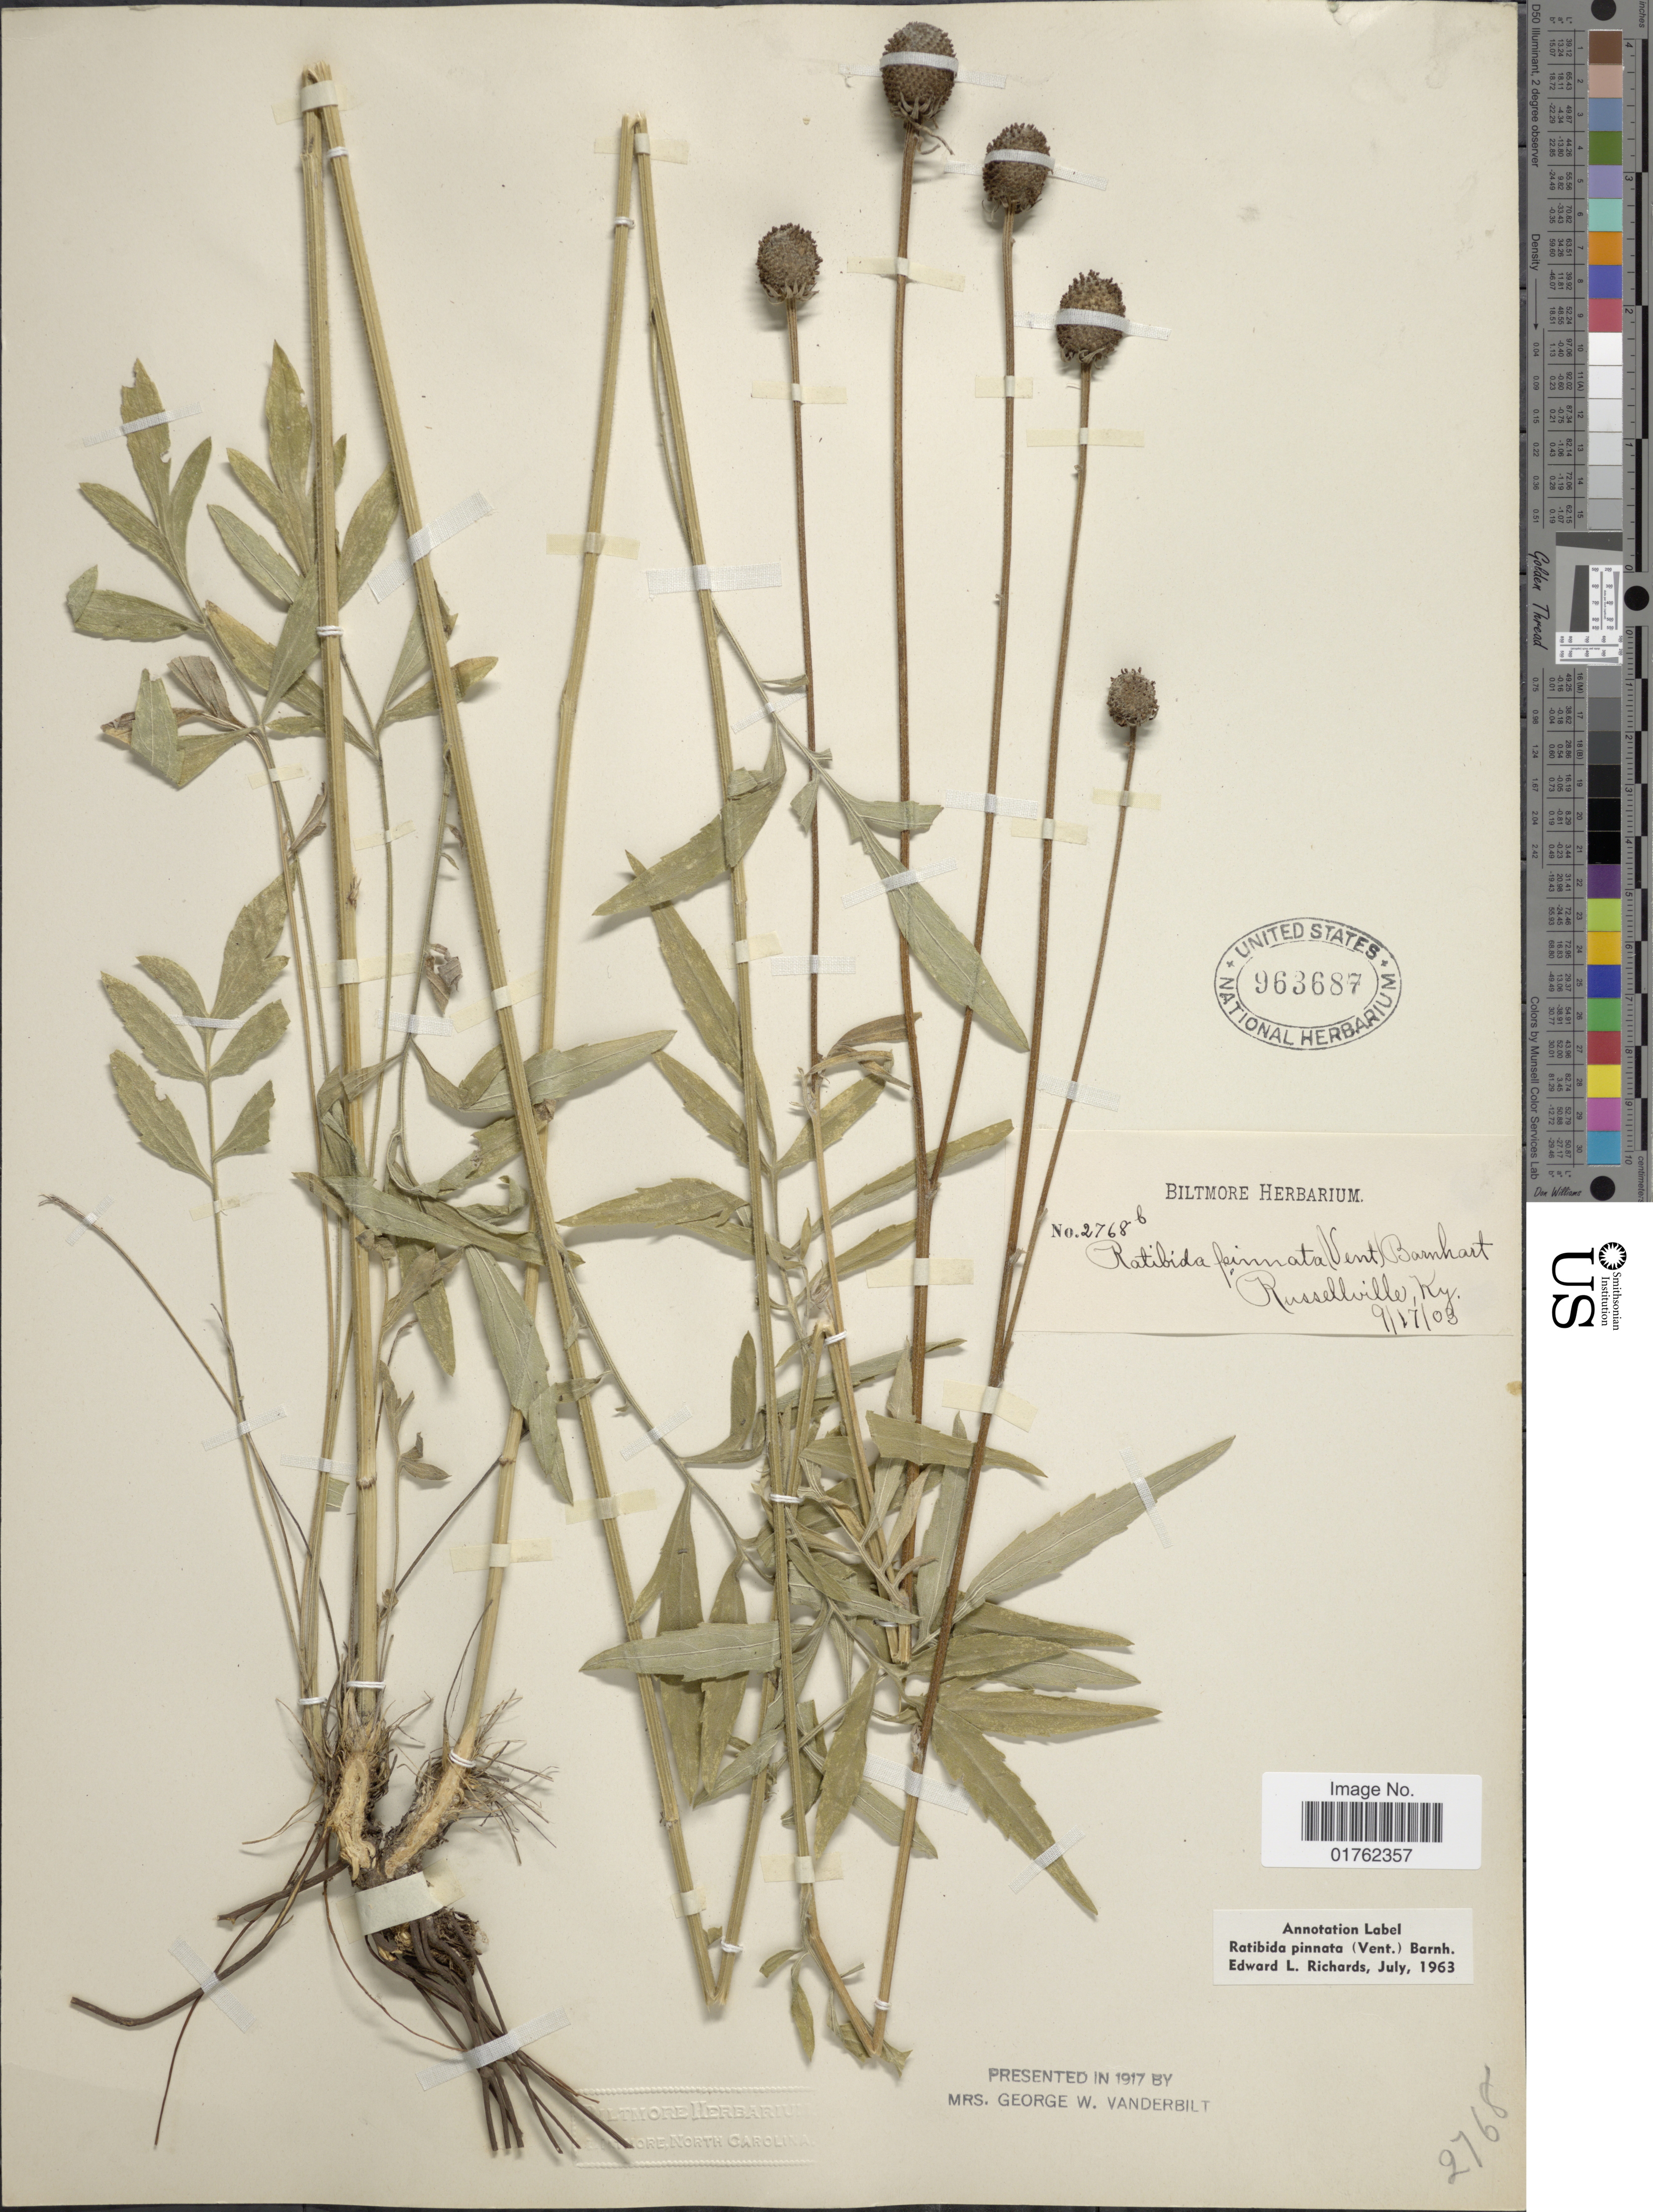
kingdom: Plantae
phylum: Tracheophyta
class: Magnoliopsida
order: Asterales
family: Asteraceae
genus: Ratibida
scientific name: Ratibida pinnata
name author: (Vent.) Barnhart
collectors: ex herb. Biltmore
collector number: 2768b*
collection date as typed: Transcribed d/m/y: 17/9/8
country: United States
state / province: Kentucky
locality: Russellville, Ky.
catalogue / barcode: US 963687